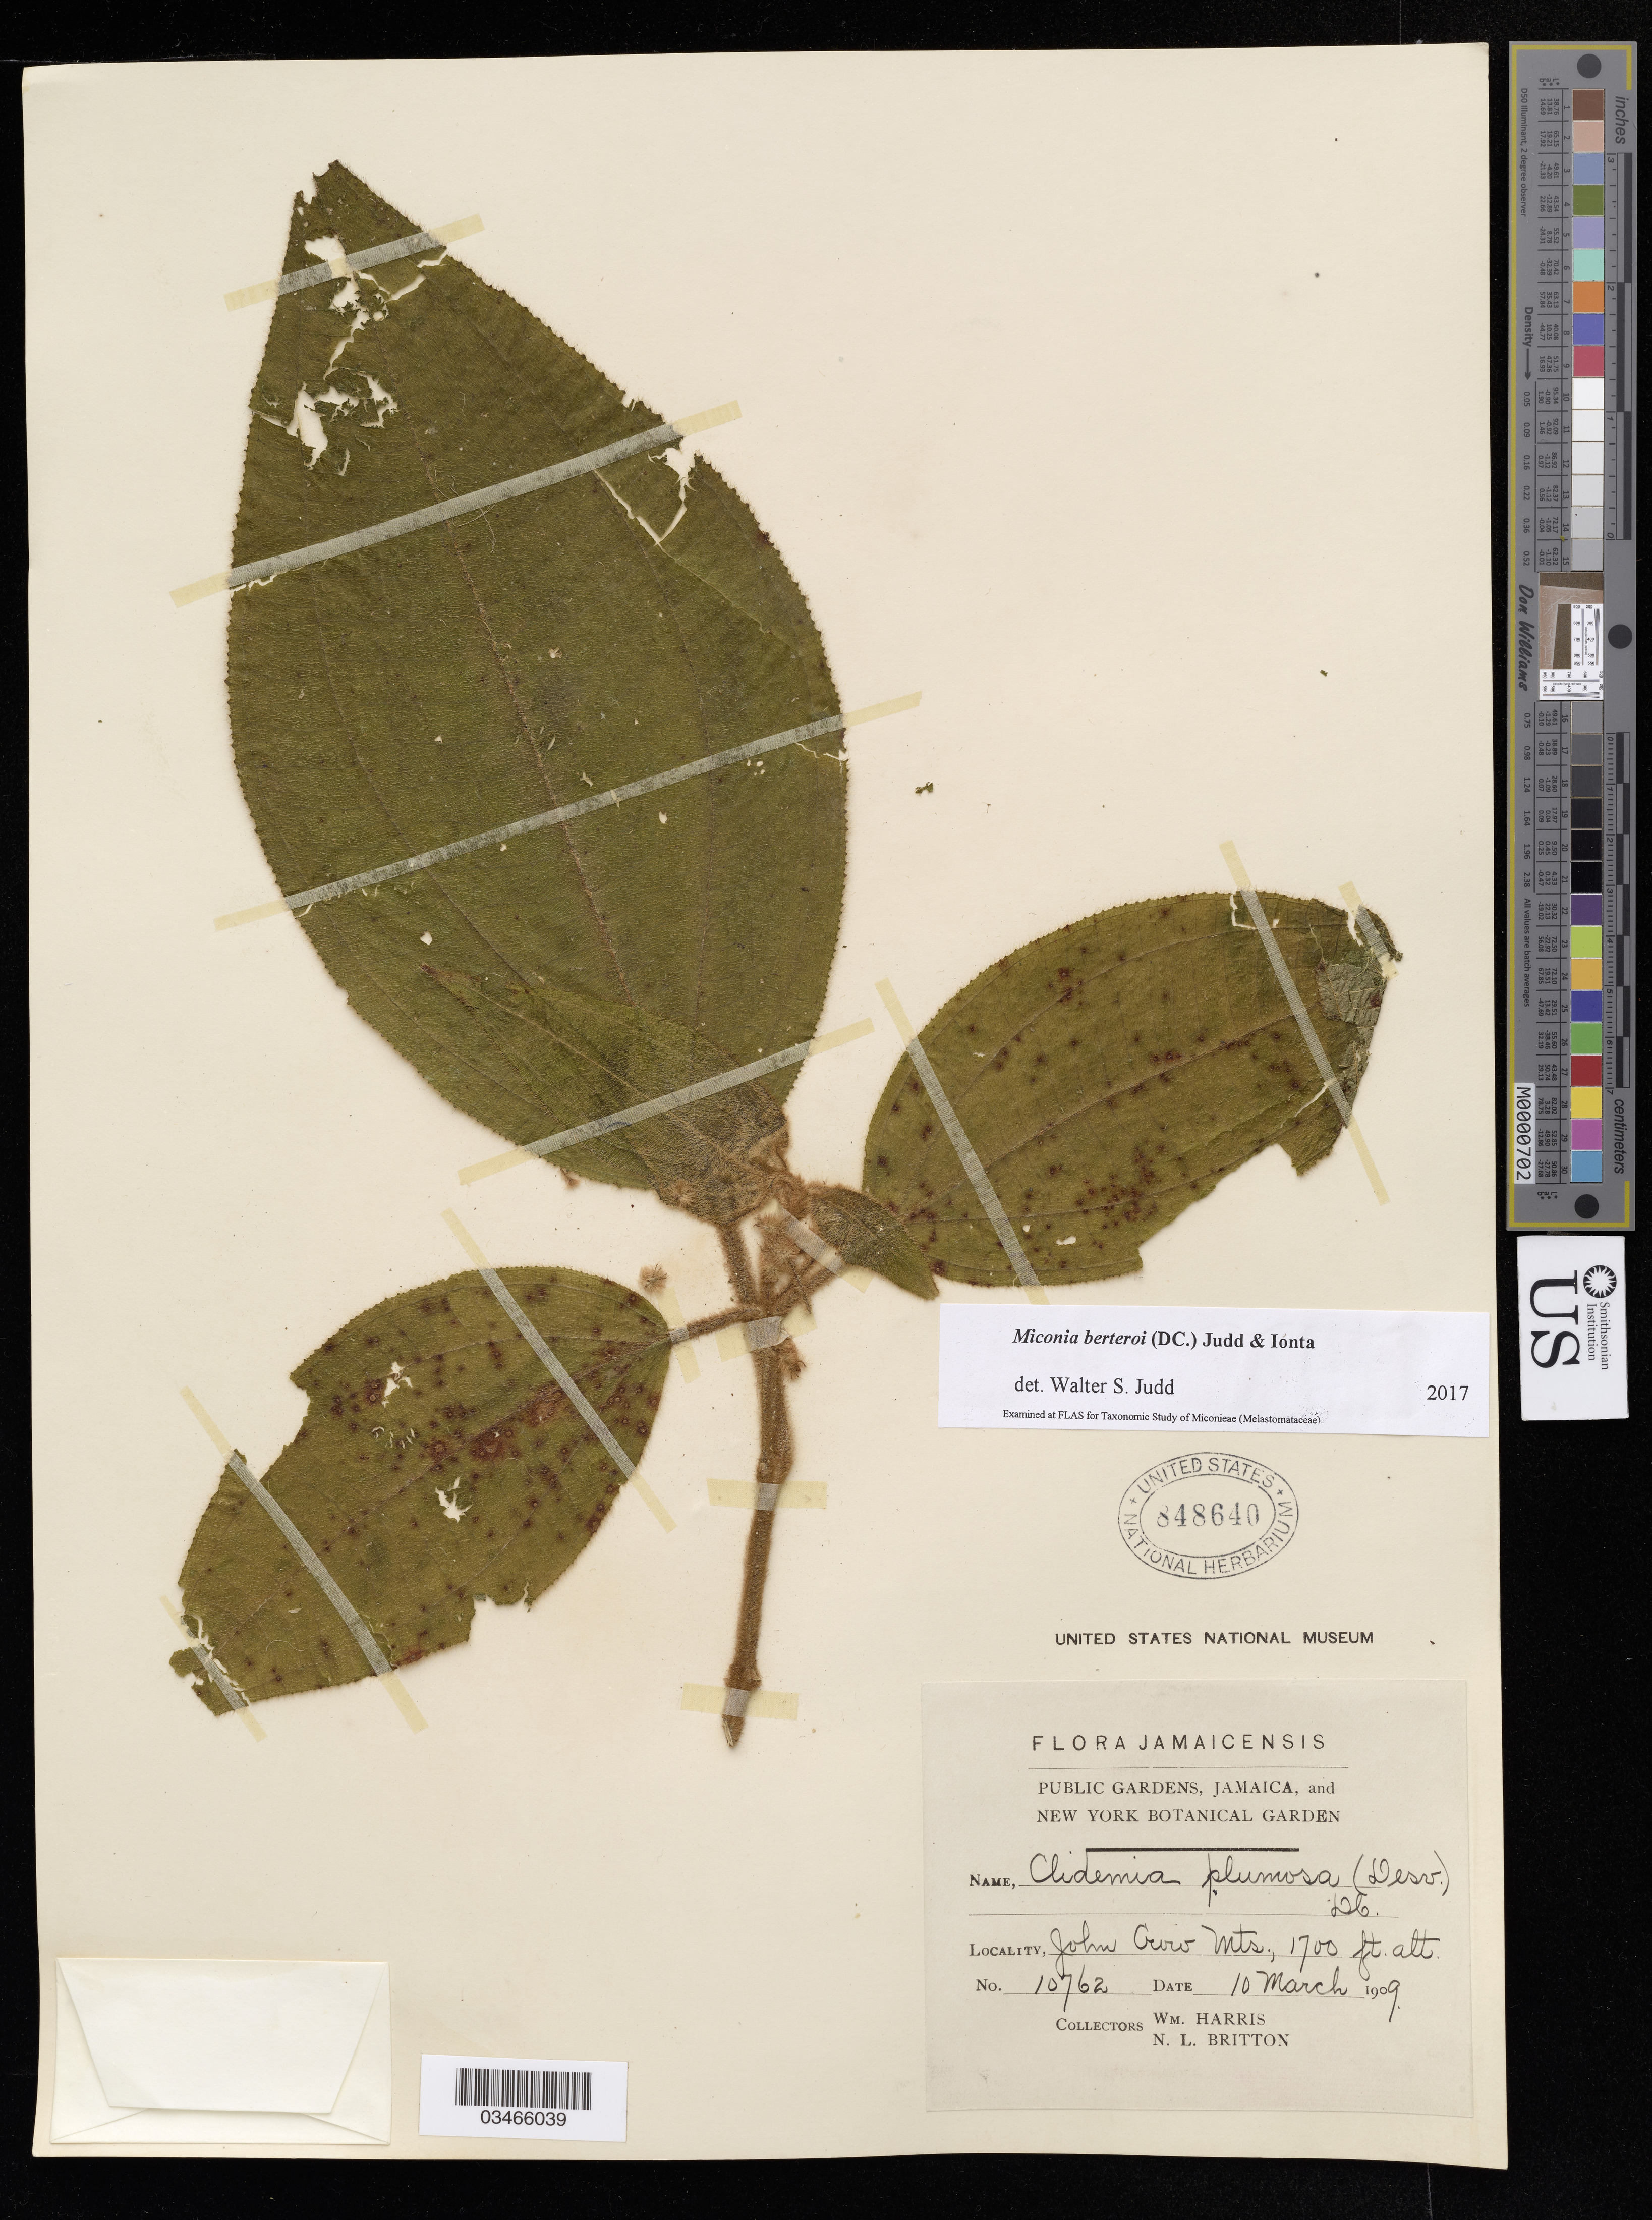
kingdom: Plantae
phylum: Tracheophyta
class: Magnoliopsida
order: Myrtales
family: Melastomataceae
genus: Miconia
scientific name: Miconia berteroi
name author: (DC.) Judd & Ionta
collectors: W. Harris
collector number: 10762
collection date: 1909-03-10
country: Jamaica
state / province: Portland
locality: John Crow Mts.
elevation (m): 518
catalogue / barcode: US 848640